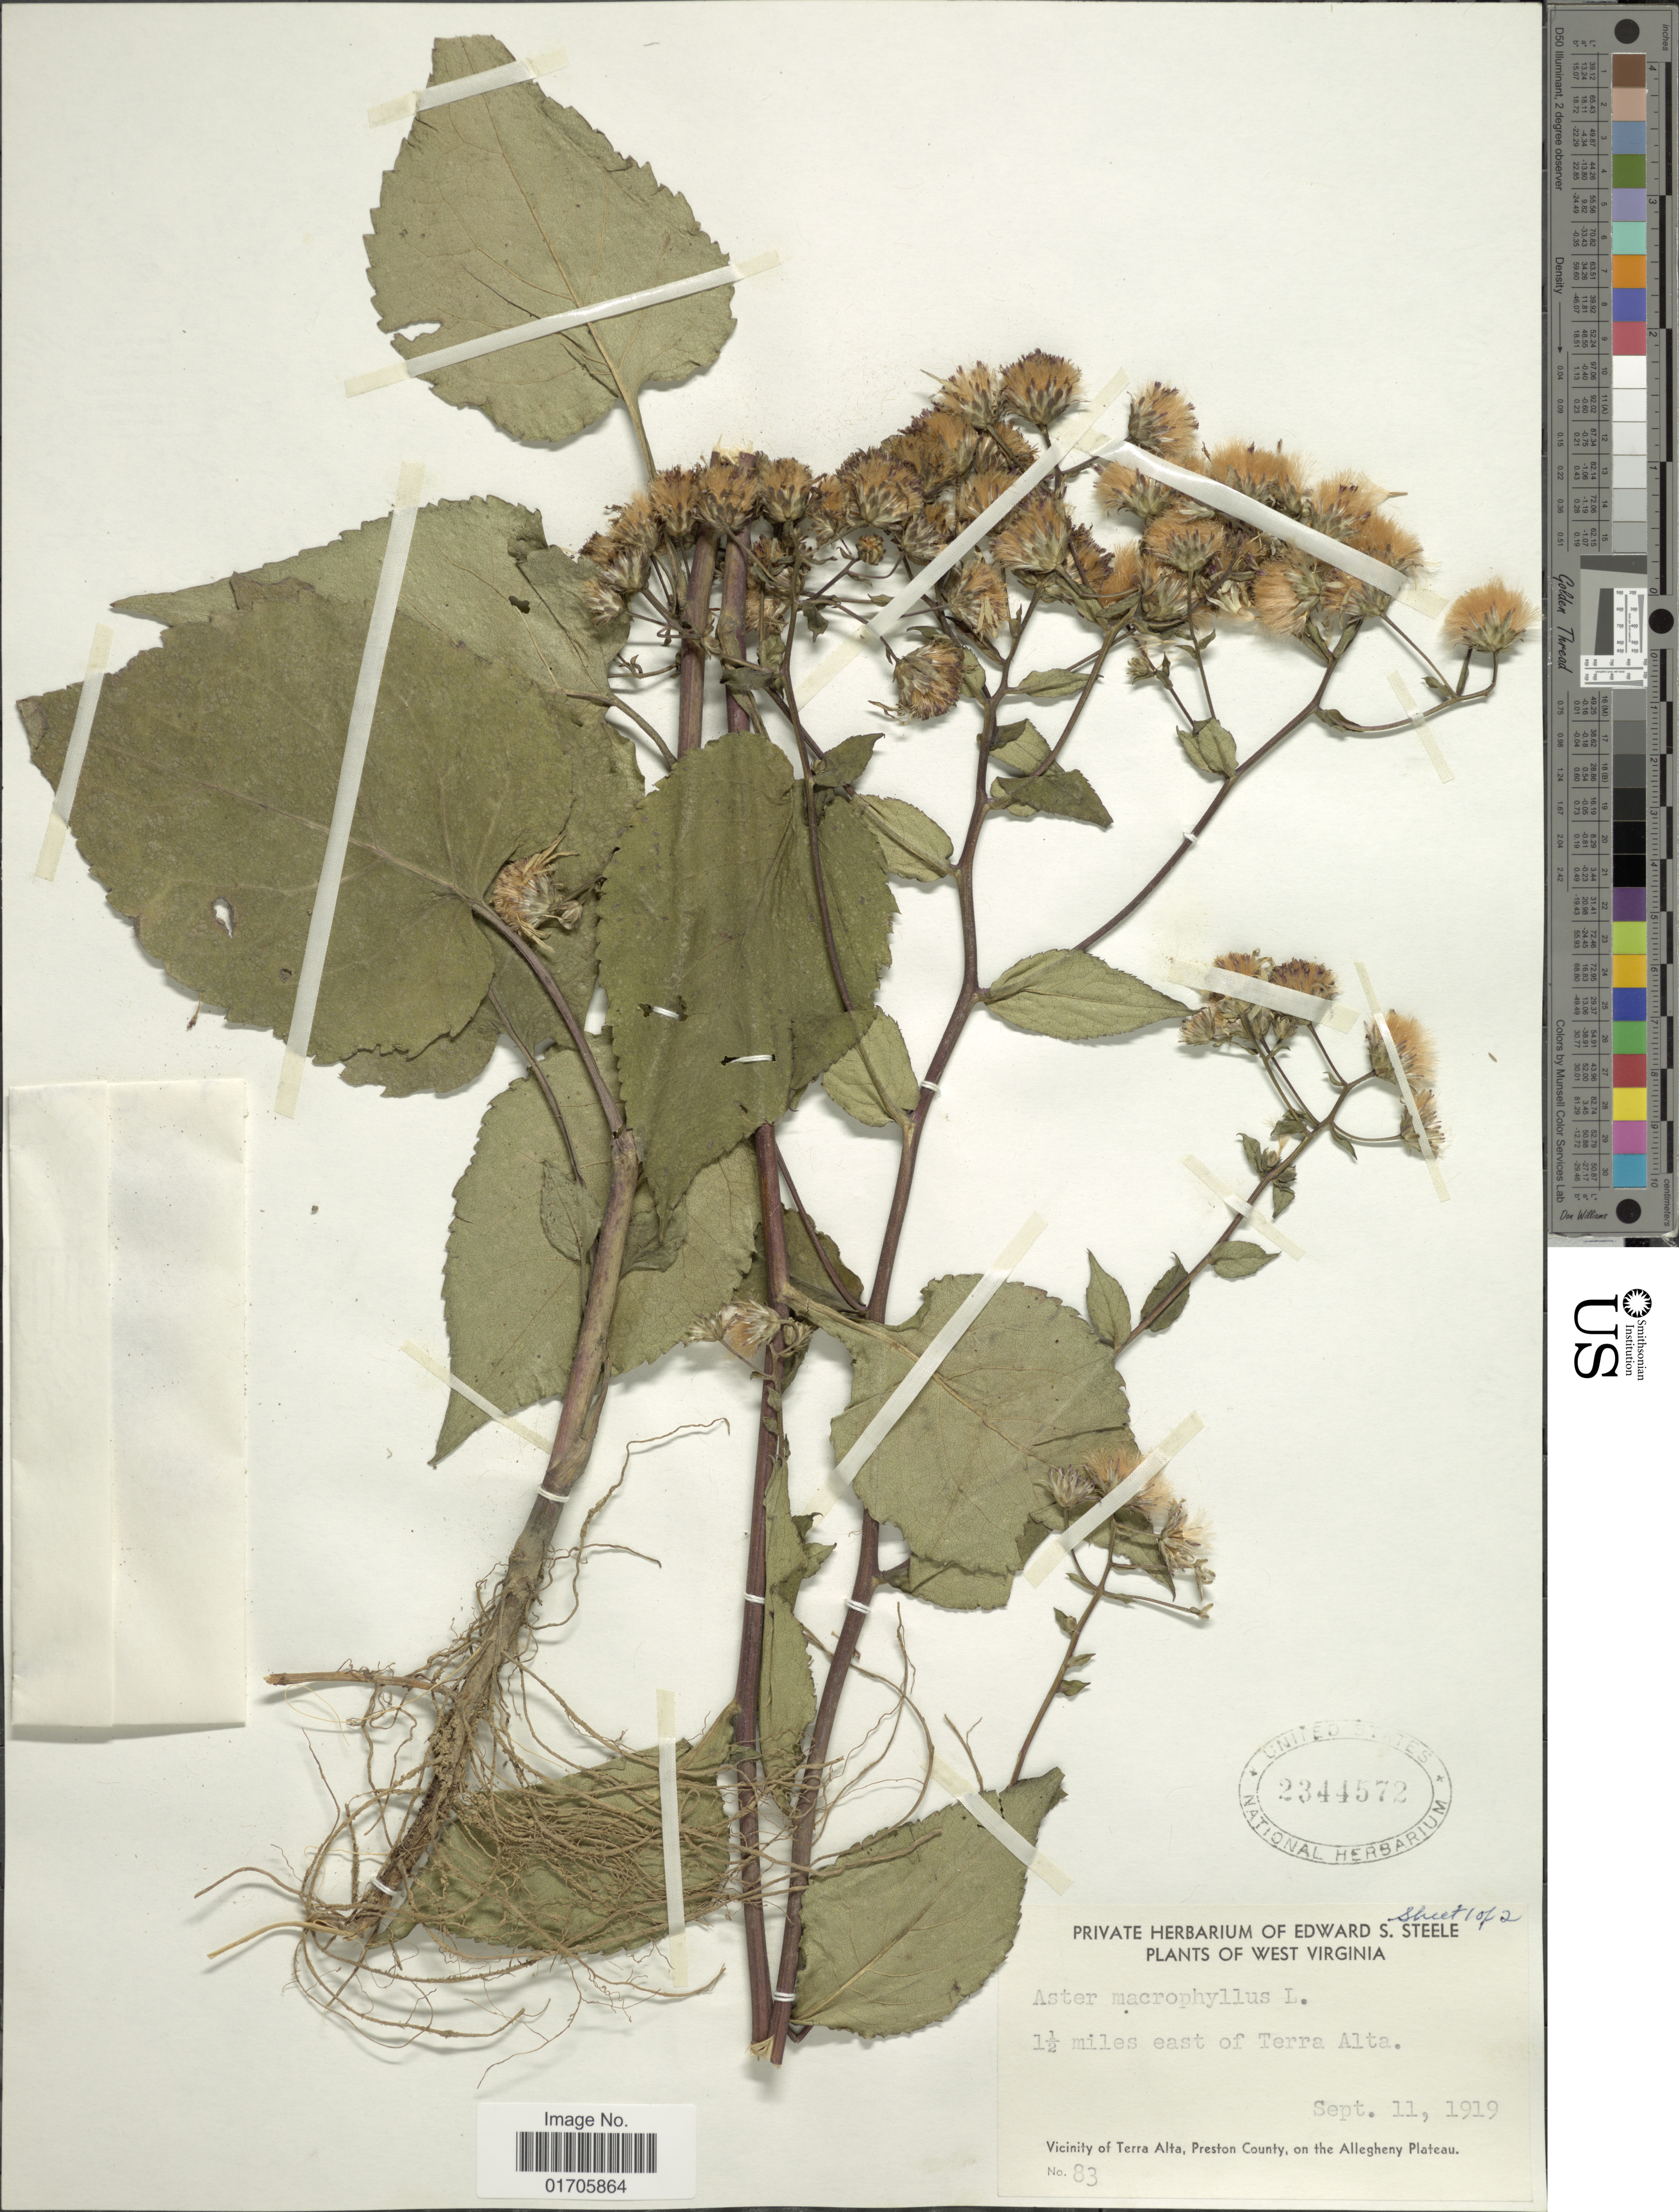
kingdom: Plantae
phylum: Tracheophyta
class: Magnoliopsida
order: Asterales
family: Asteraceae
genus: Eurybia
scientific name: Eurybia macrophylla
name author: (L.) Cass.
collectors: ex herb. Edward S. Steele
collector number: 83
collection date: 1919-09-11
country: United States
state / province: West Virginia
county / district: Preston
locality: West Virginia. 1½ miles east of Terra Alta. Vicinity of Terra Alta, Preston County, on the Allegheny Plateau.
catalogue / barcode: US 2344572